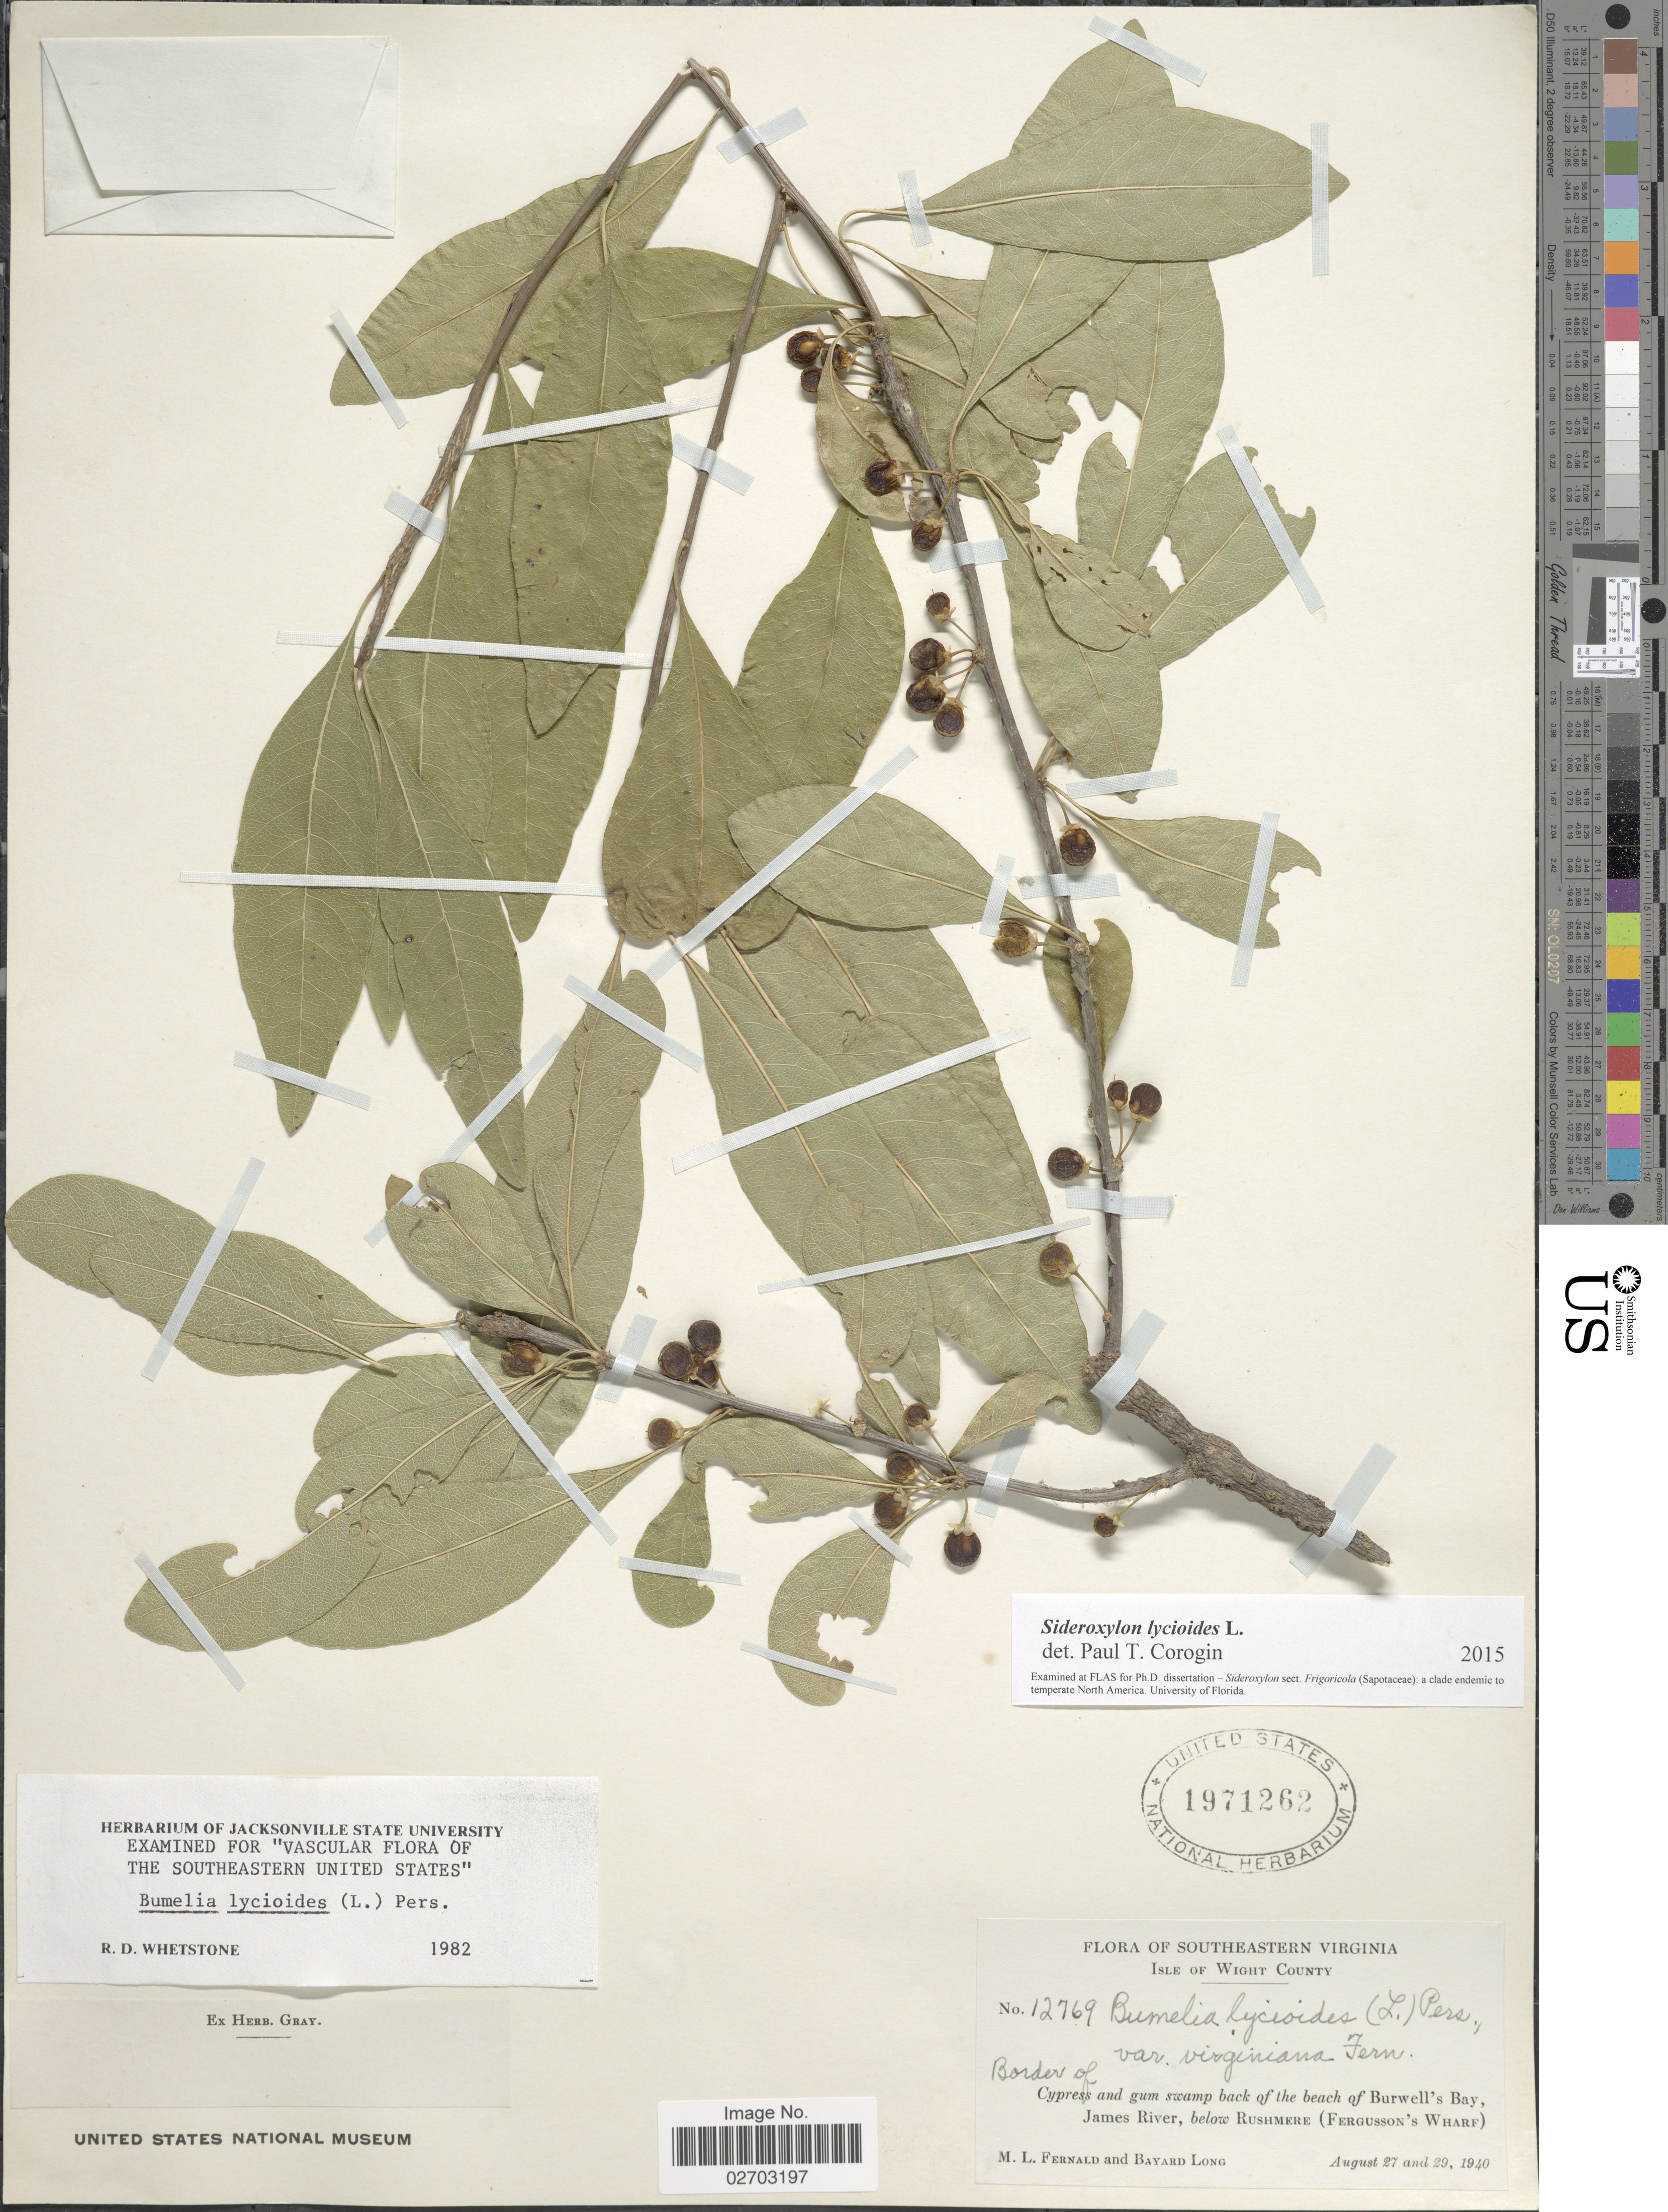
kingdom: Plantae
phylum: Tracheophyta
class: Magnoliopsida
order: Ericales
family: Sapotaceae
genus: Sideroxylon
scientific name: Sideroxylon lycioides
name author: L.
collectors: M. L. Fernald & B. Long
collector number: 12769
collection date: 1940-08-27/1940-08-29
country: United States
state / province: Virginia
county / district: Isle of Wight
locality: Southeastern Virginia, Isle Wight County, border of Cypress and gum swamp back of the beach of Burwell's Bay, James River, below Rushmere (Fergusson's Wharf)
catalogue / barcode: US 1971262